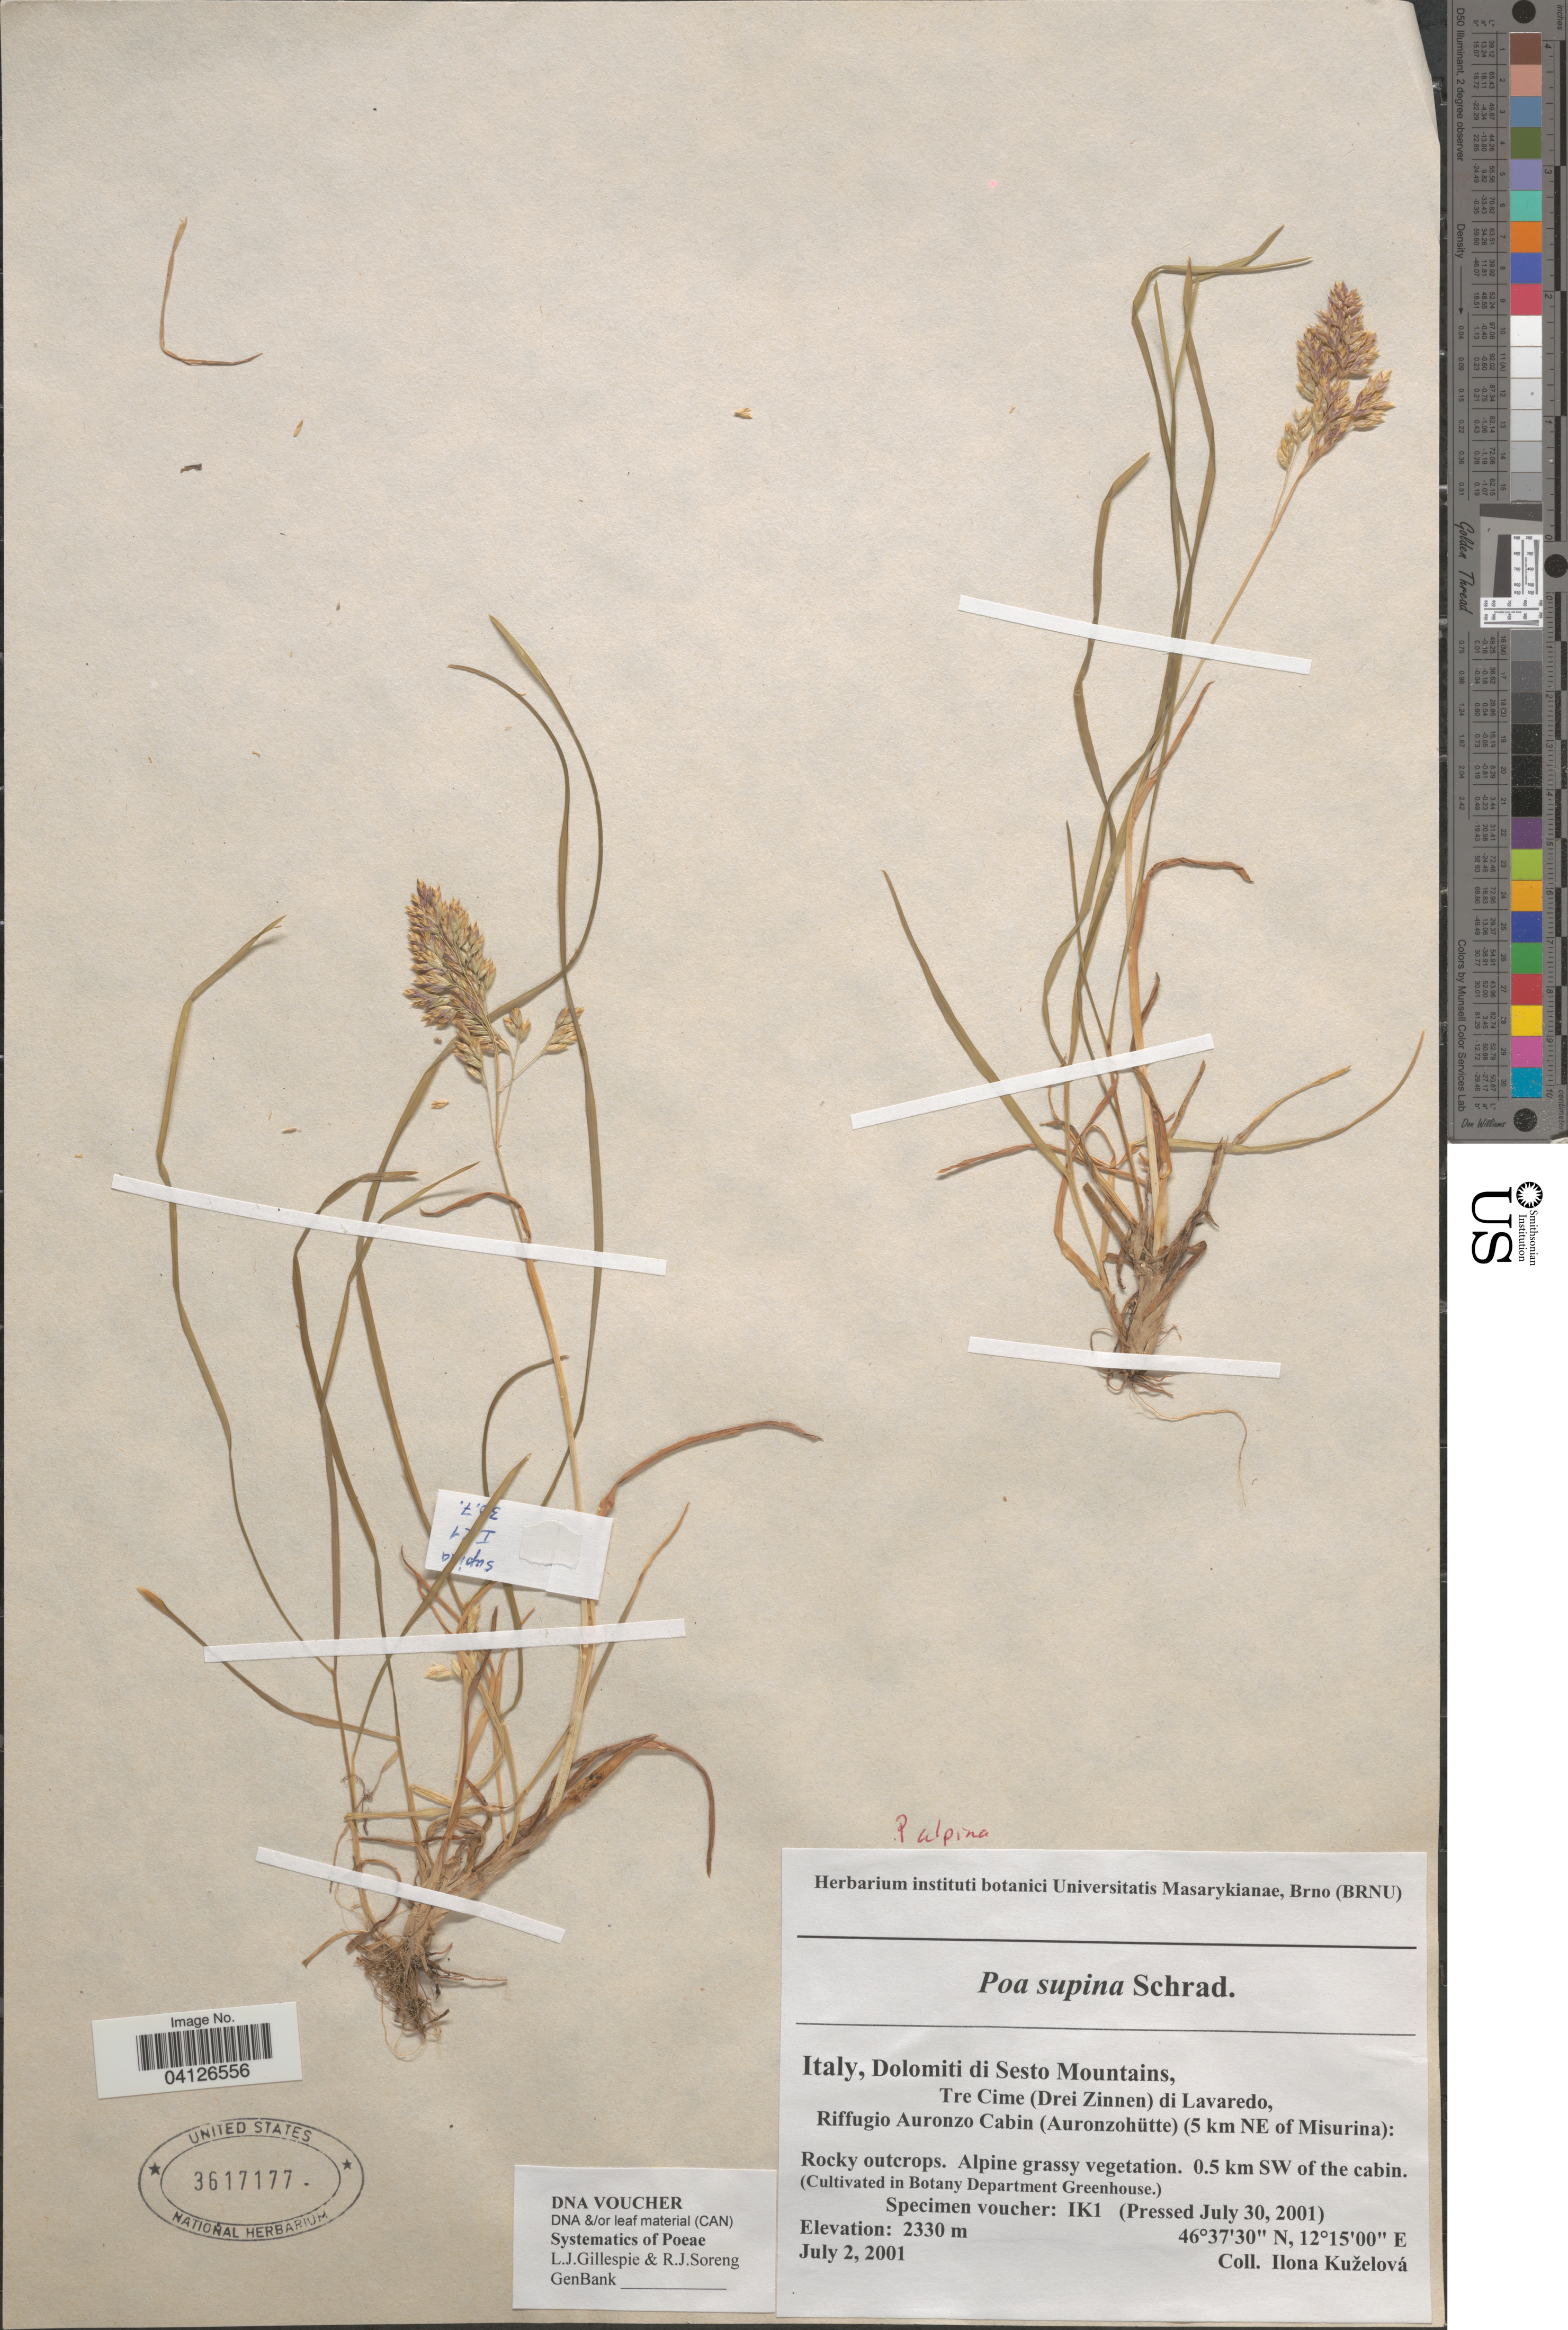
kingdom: Plantae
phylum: Tracheophyta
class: Liliopsida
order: Poales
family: Poaceae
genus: Poa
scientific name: Poa alpina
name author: L.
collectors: Ex herb. instituti botanici Universitatis Masarykianae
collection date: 2001-07-30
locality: In Botany Department Greenhouse.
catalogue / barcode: US 3617177